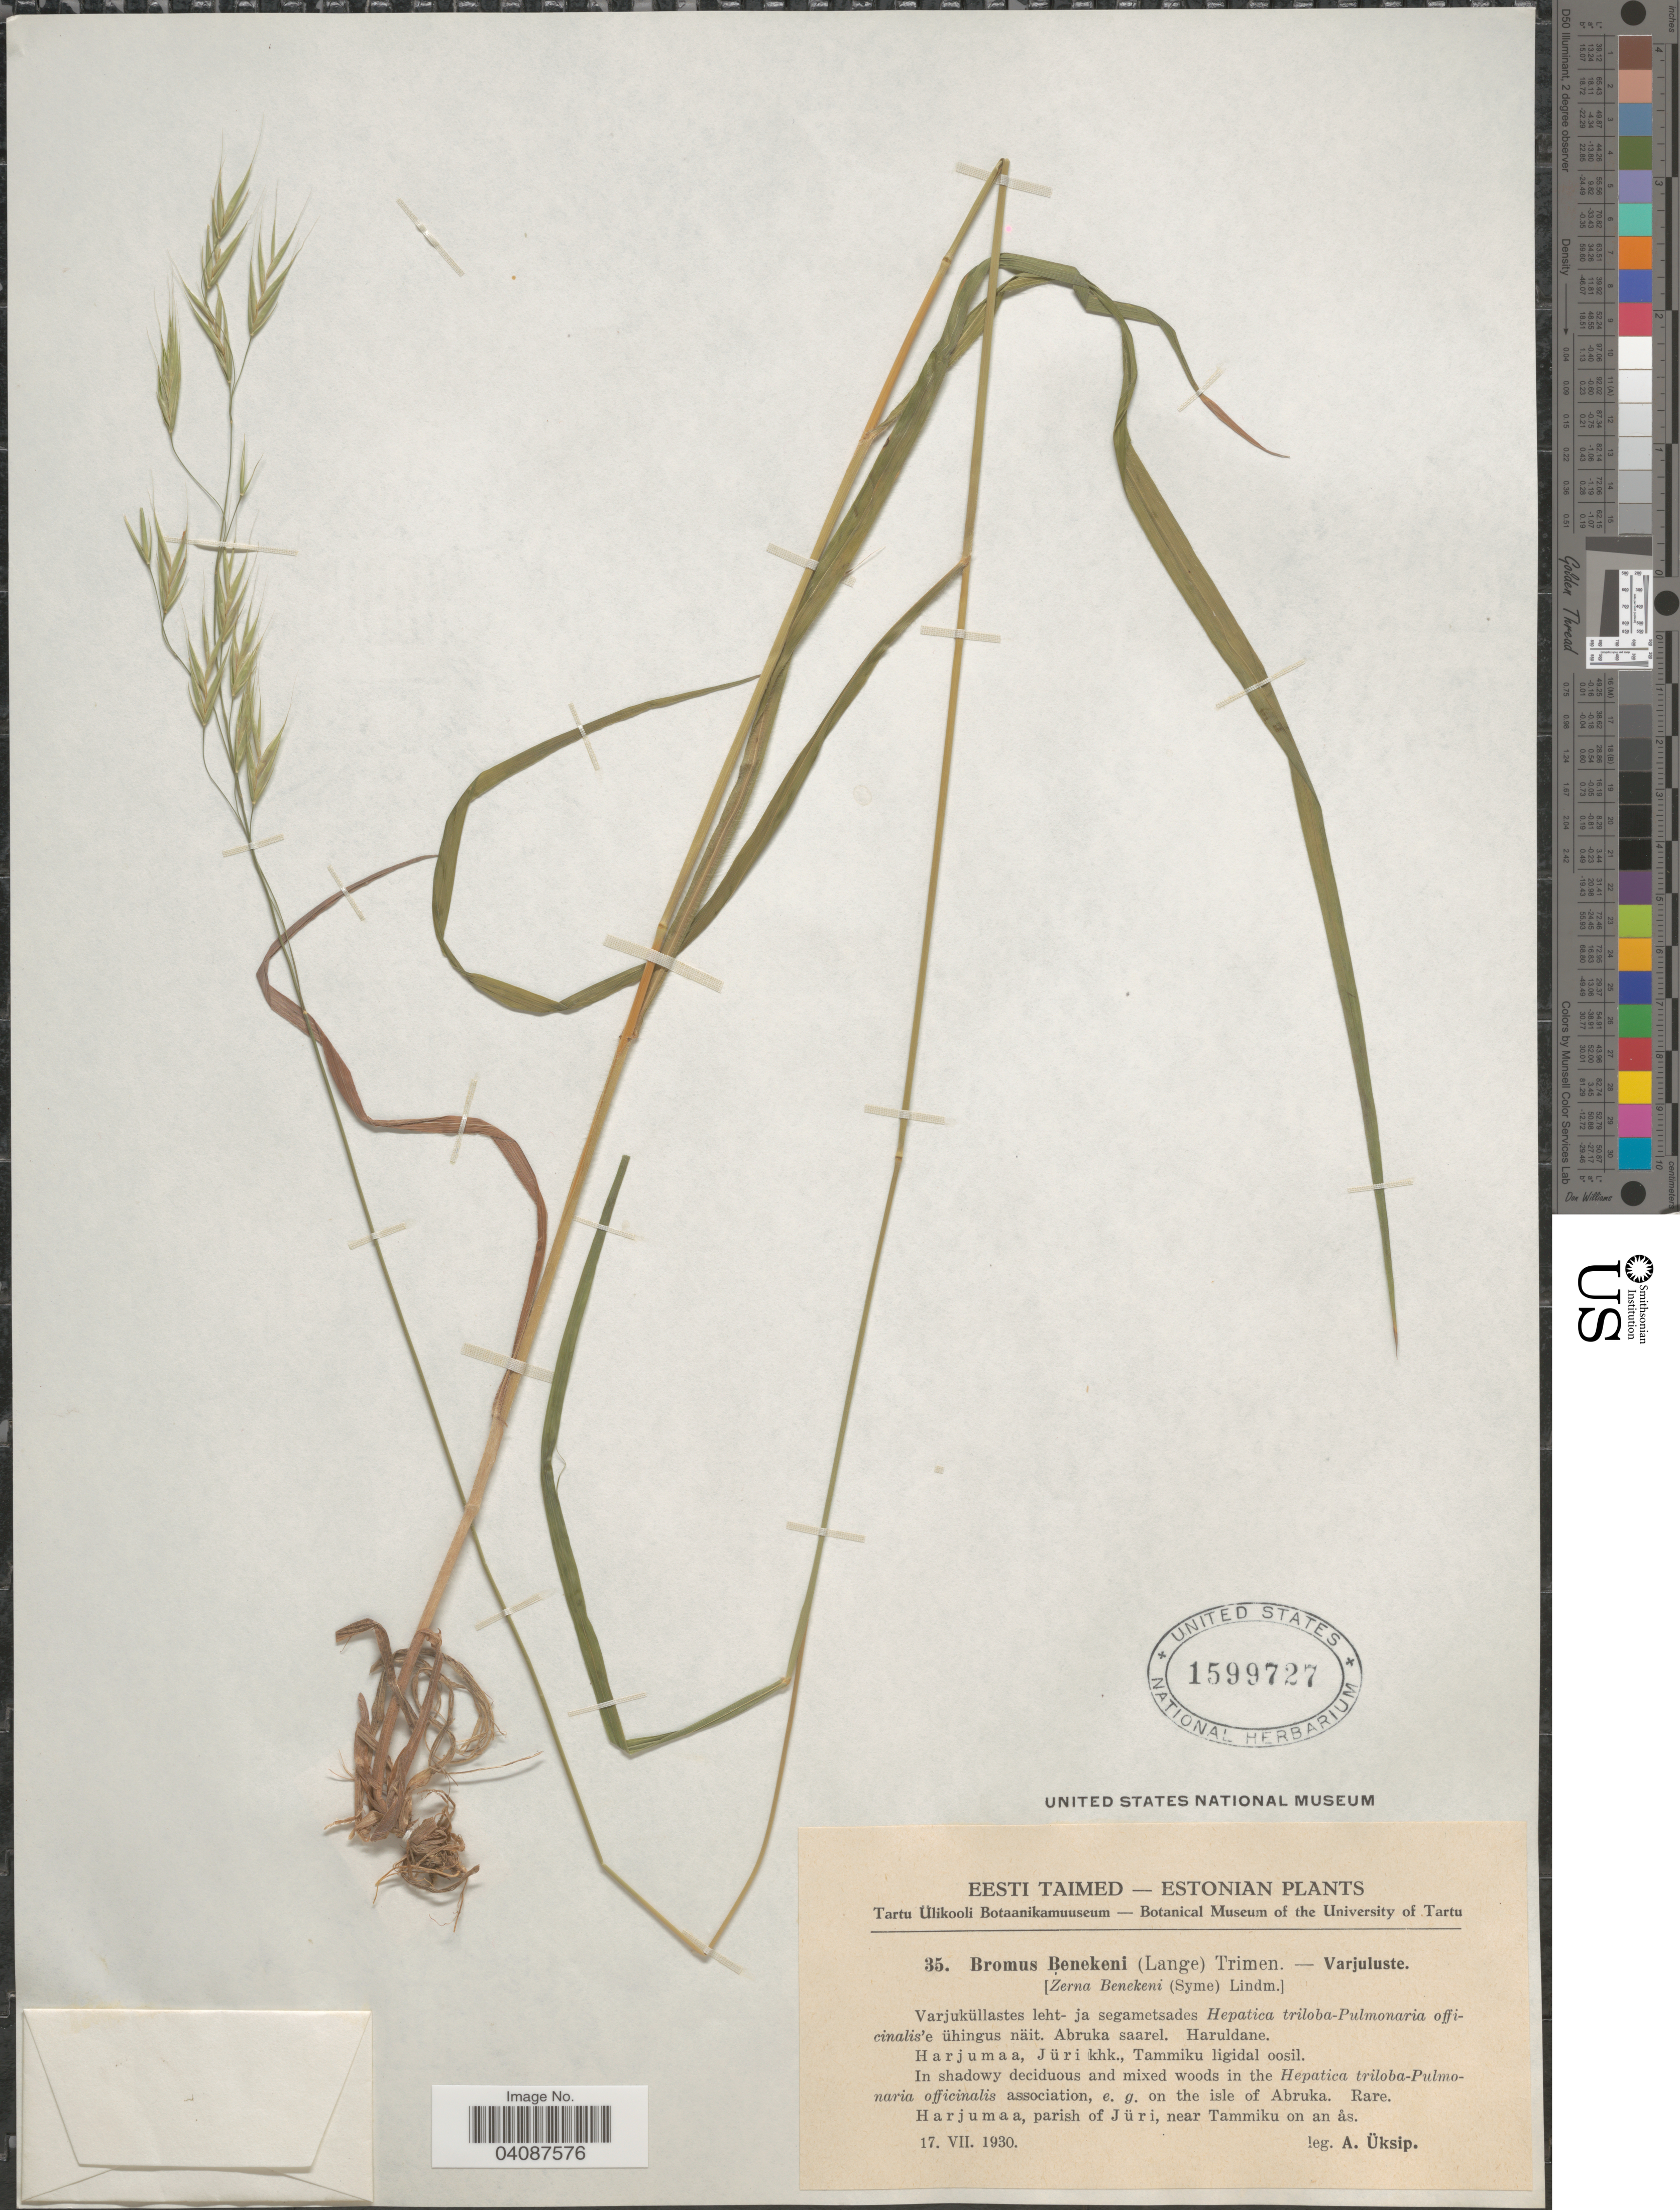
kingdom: Plantae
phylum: Tracheophyta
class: Liliopsida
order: Poales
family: Poaceae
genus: Bromus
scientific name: Bromus benekenii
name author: (Lange) Trimen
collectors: A. Üksip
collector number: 35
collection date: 1930-07-17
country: Estonia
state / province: Harjumaa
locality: On the isle of Abruka. Harjumaa, parish of Jüri, near Tammiku on an ås.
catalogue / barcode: US 1599727